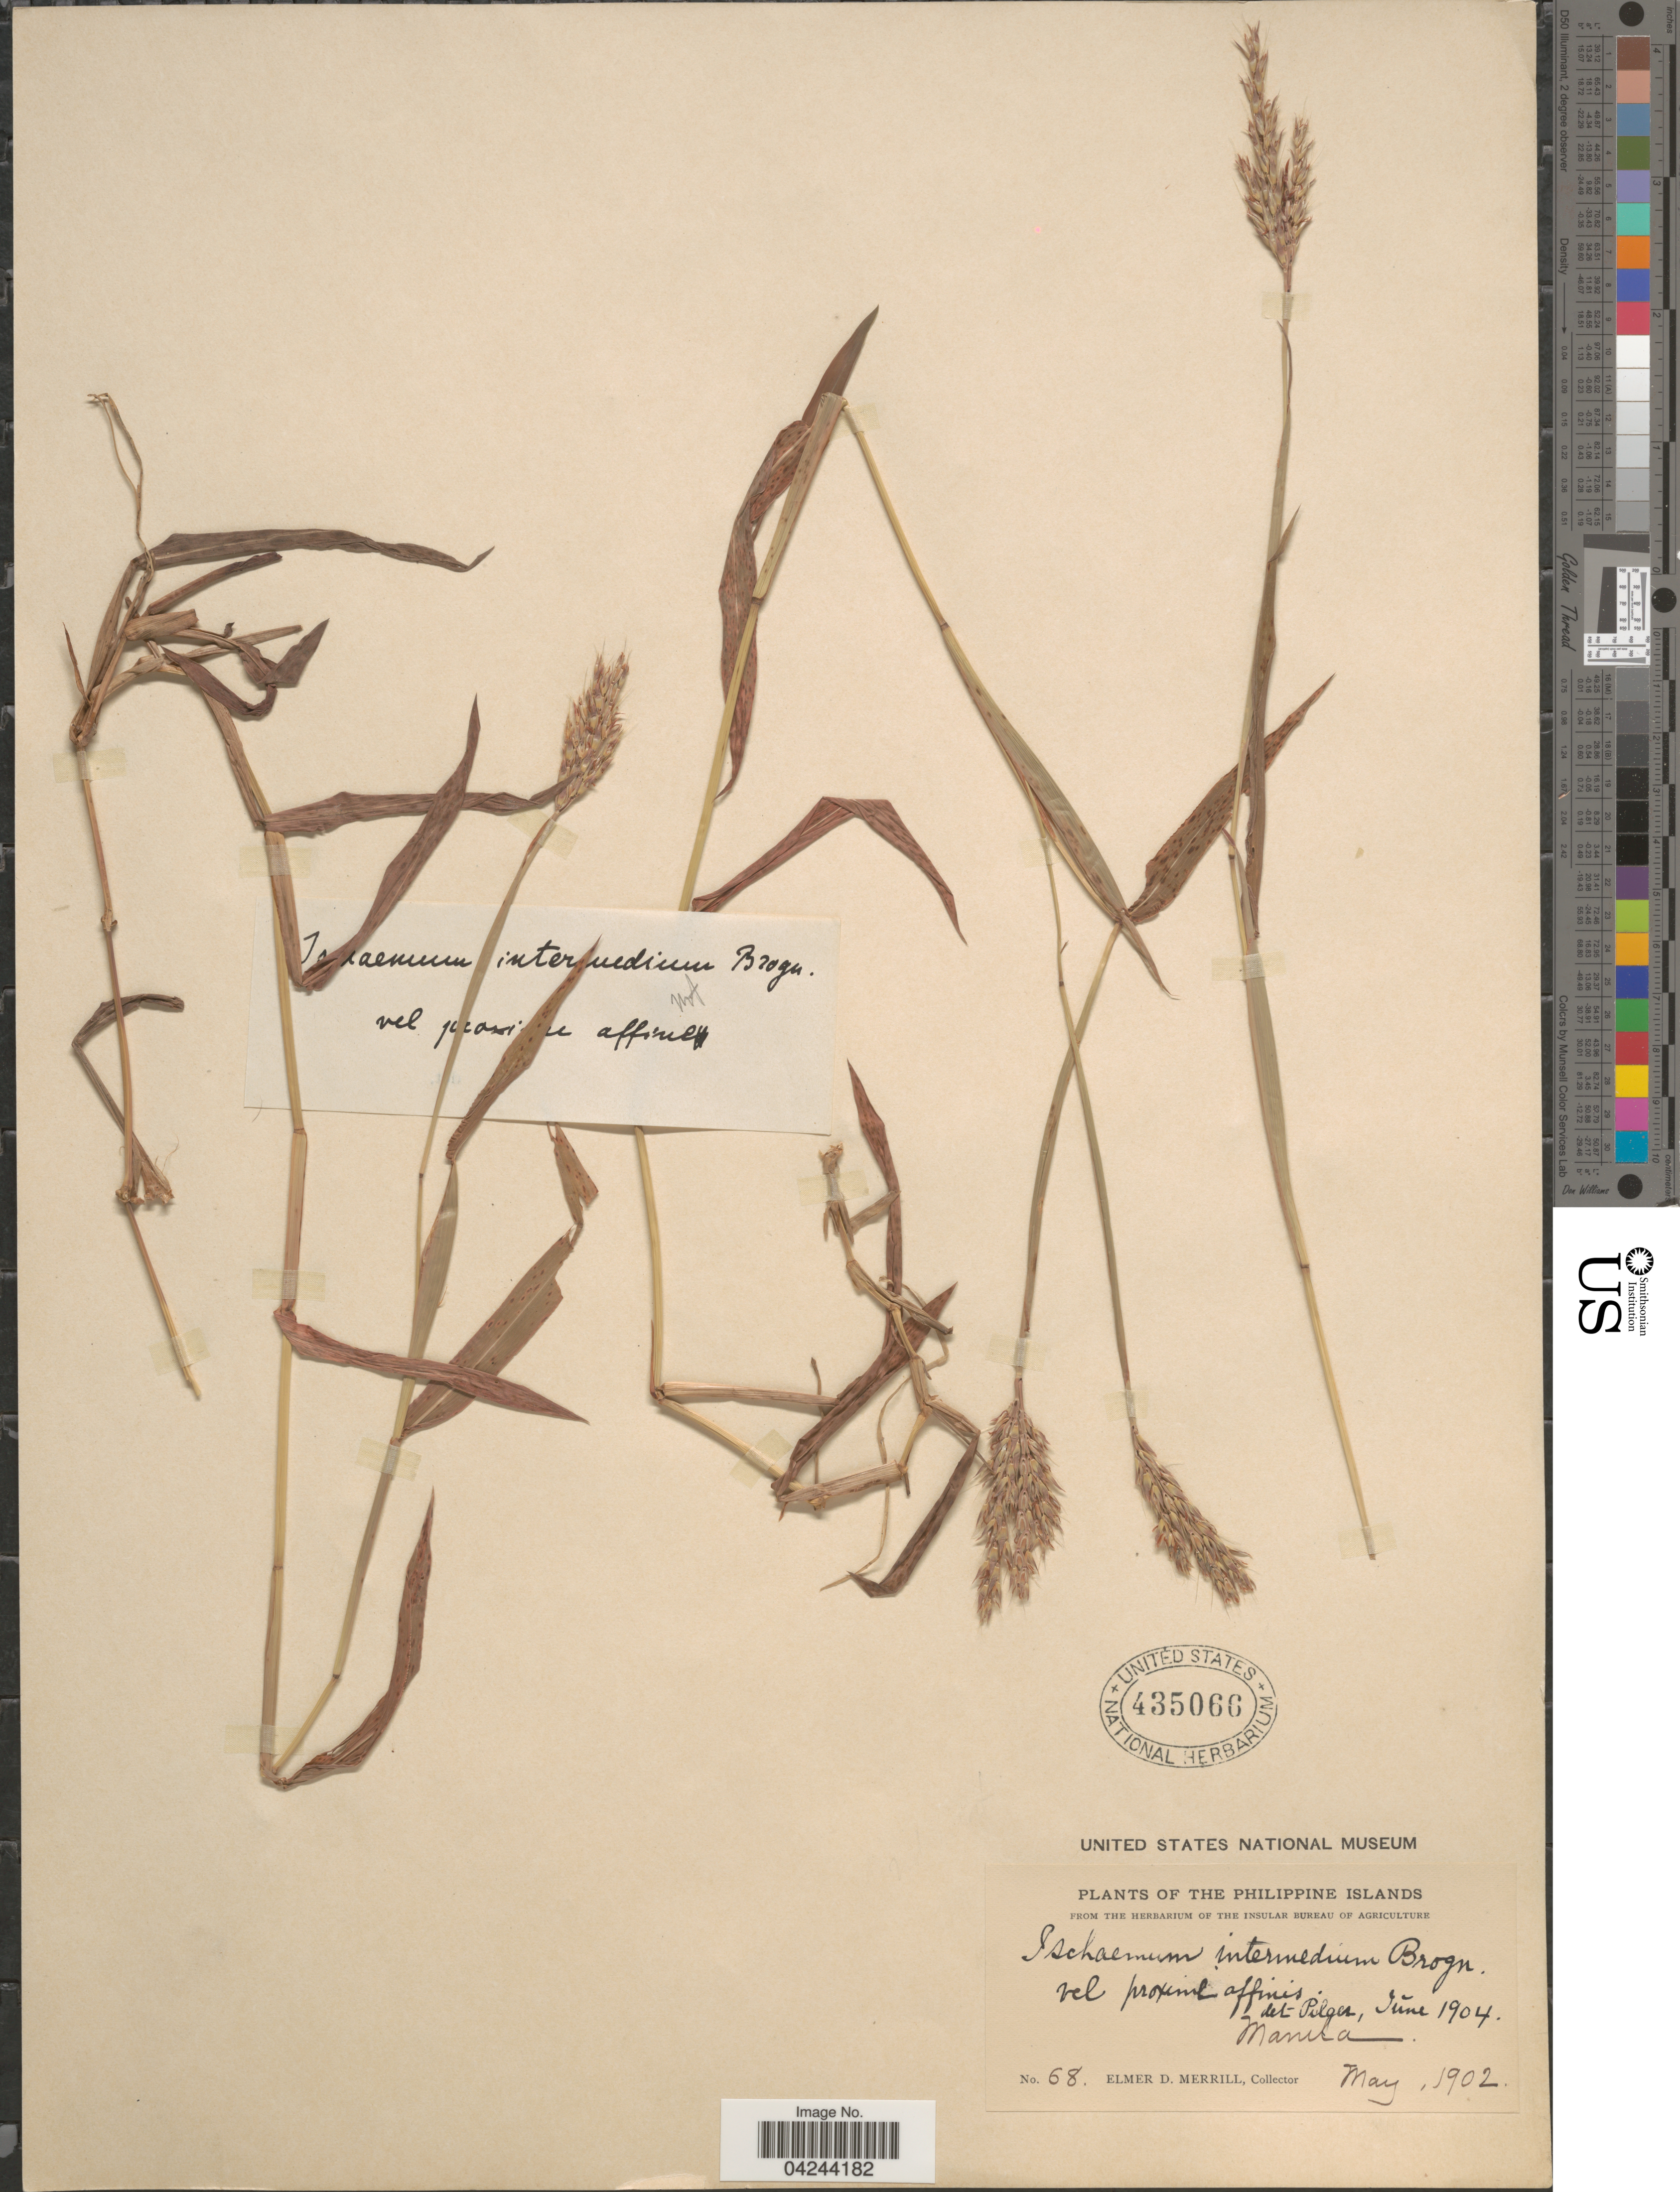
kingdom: Plantae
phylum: Tracheophyta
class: Liliopsida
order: Poales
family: Poaceae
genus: Ischaemum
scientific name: Ischaemum polystachyum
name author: J. Presl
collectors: E. D. Merrill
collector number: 68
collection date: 1902-05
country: Philippines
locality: Manila.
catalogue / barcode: US 435066